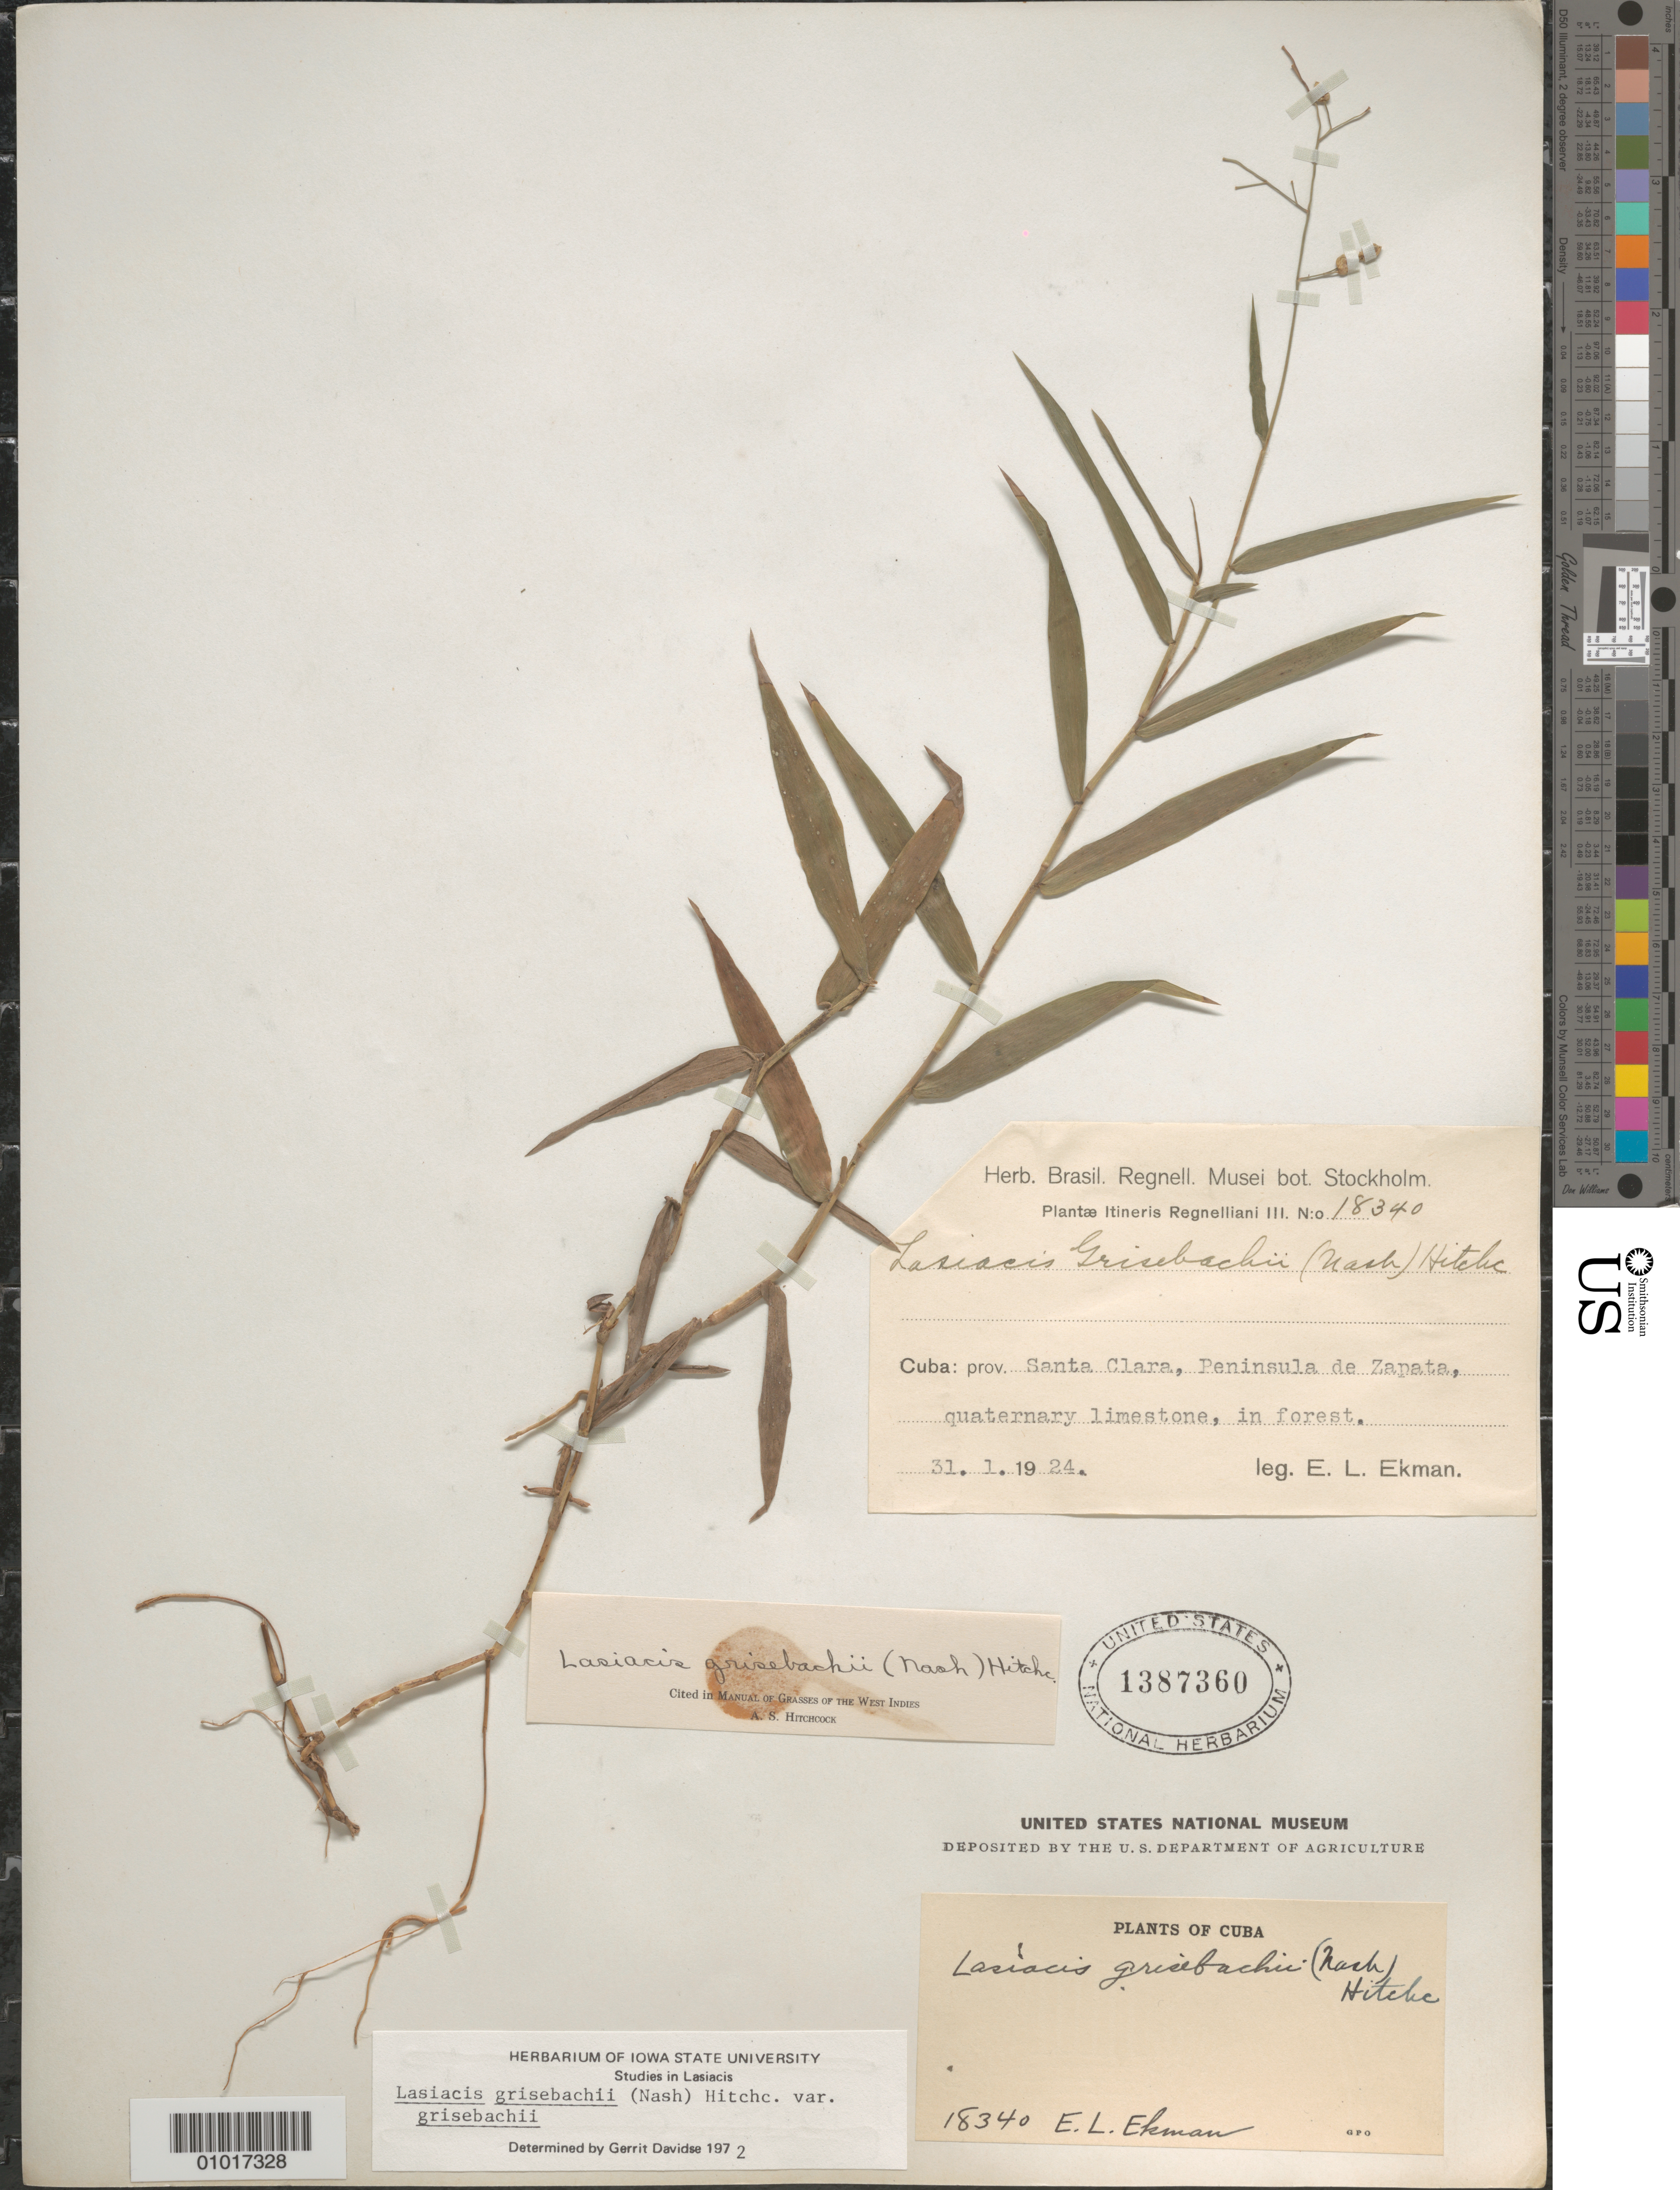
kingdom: Plantae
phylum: Tracheophyta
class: Liliopsida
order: Poales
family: Poaceae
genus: Lasiacis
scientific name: Lasiacis grisebachii var. grisebachii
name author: (Nash) Hitchc.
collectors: E. L. Ekman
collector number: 18340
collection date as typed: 31 Jan 1924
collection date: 1924-01-31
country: Cuba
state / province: Villa Clara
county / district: Santa Clara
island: Cuba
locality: Peninsula de Zapata, quaternary limestone, in forest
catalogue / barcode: US 1387360